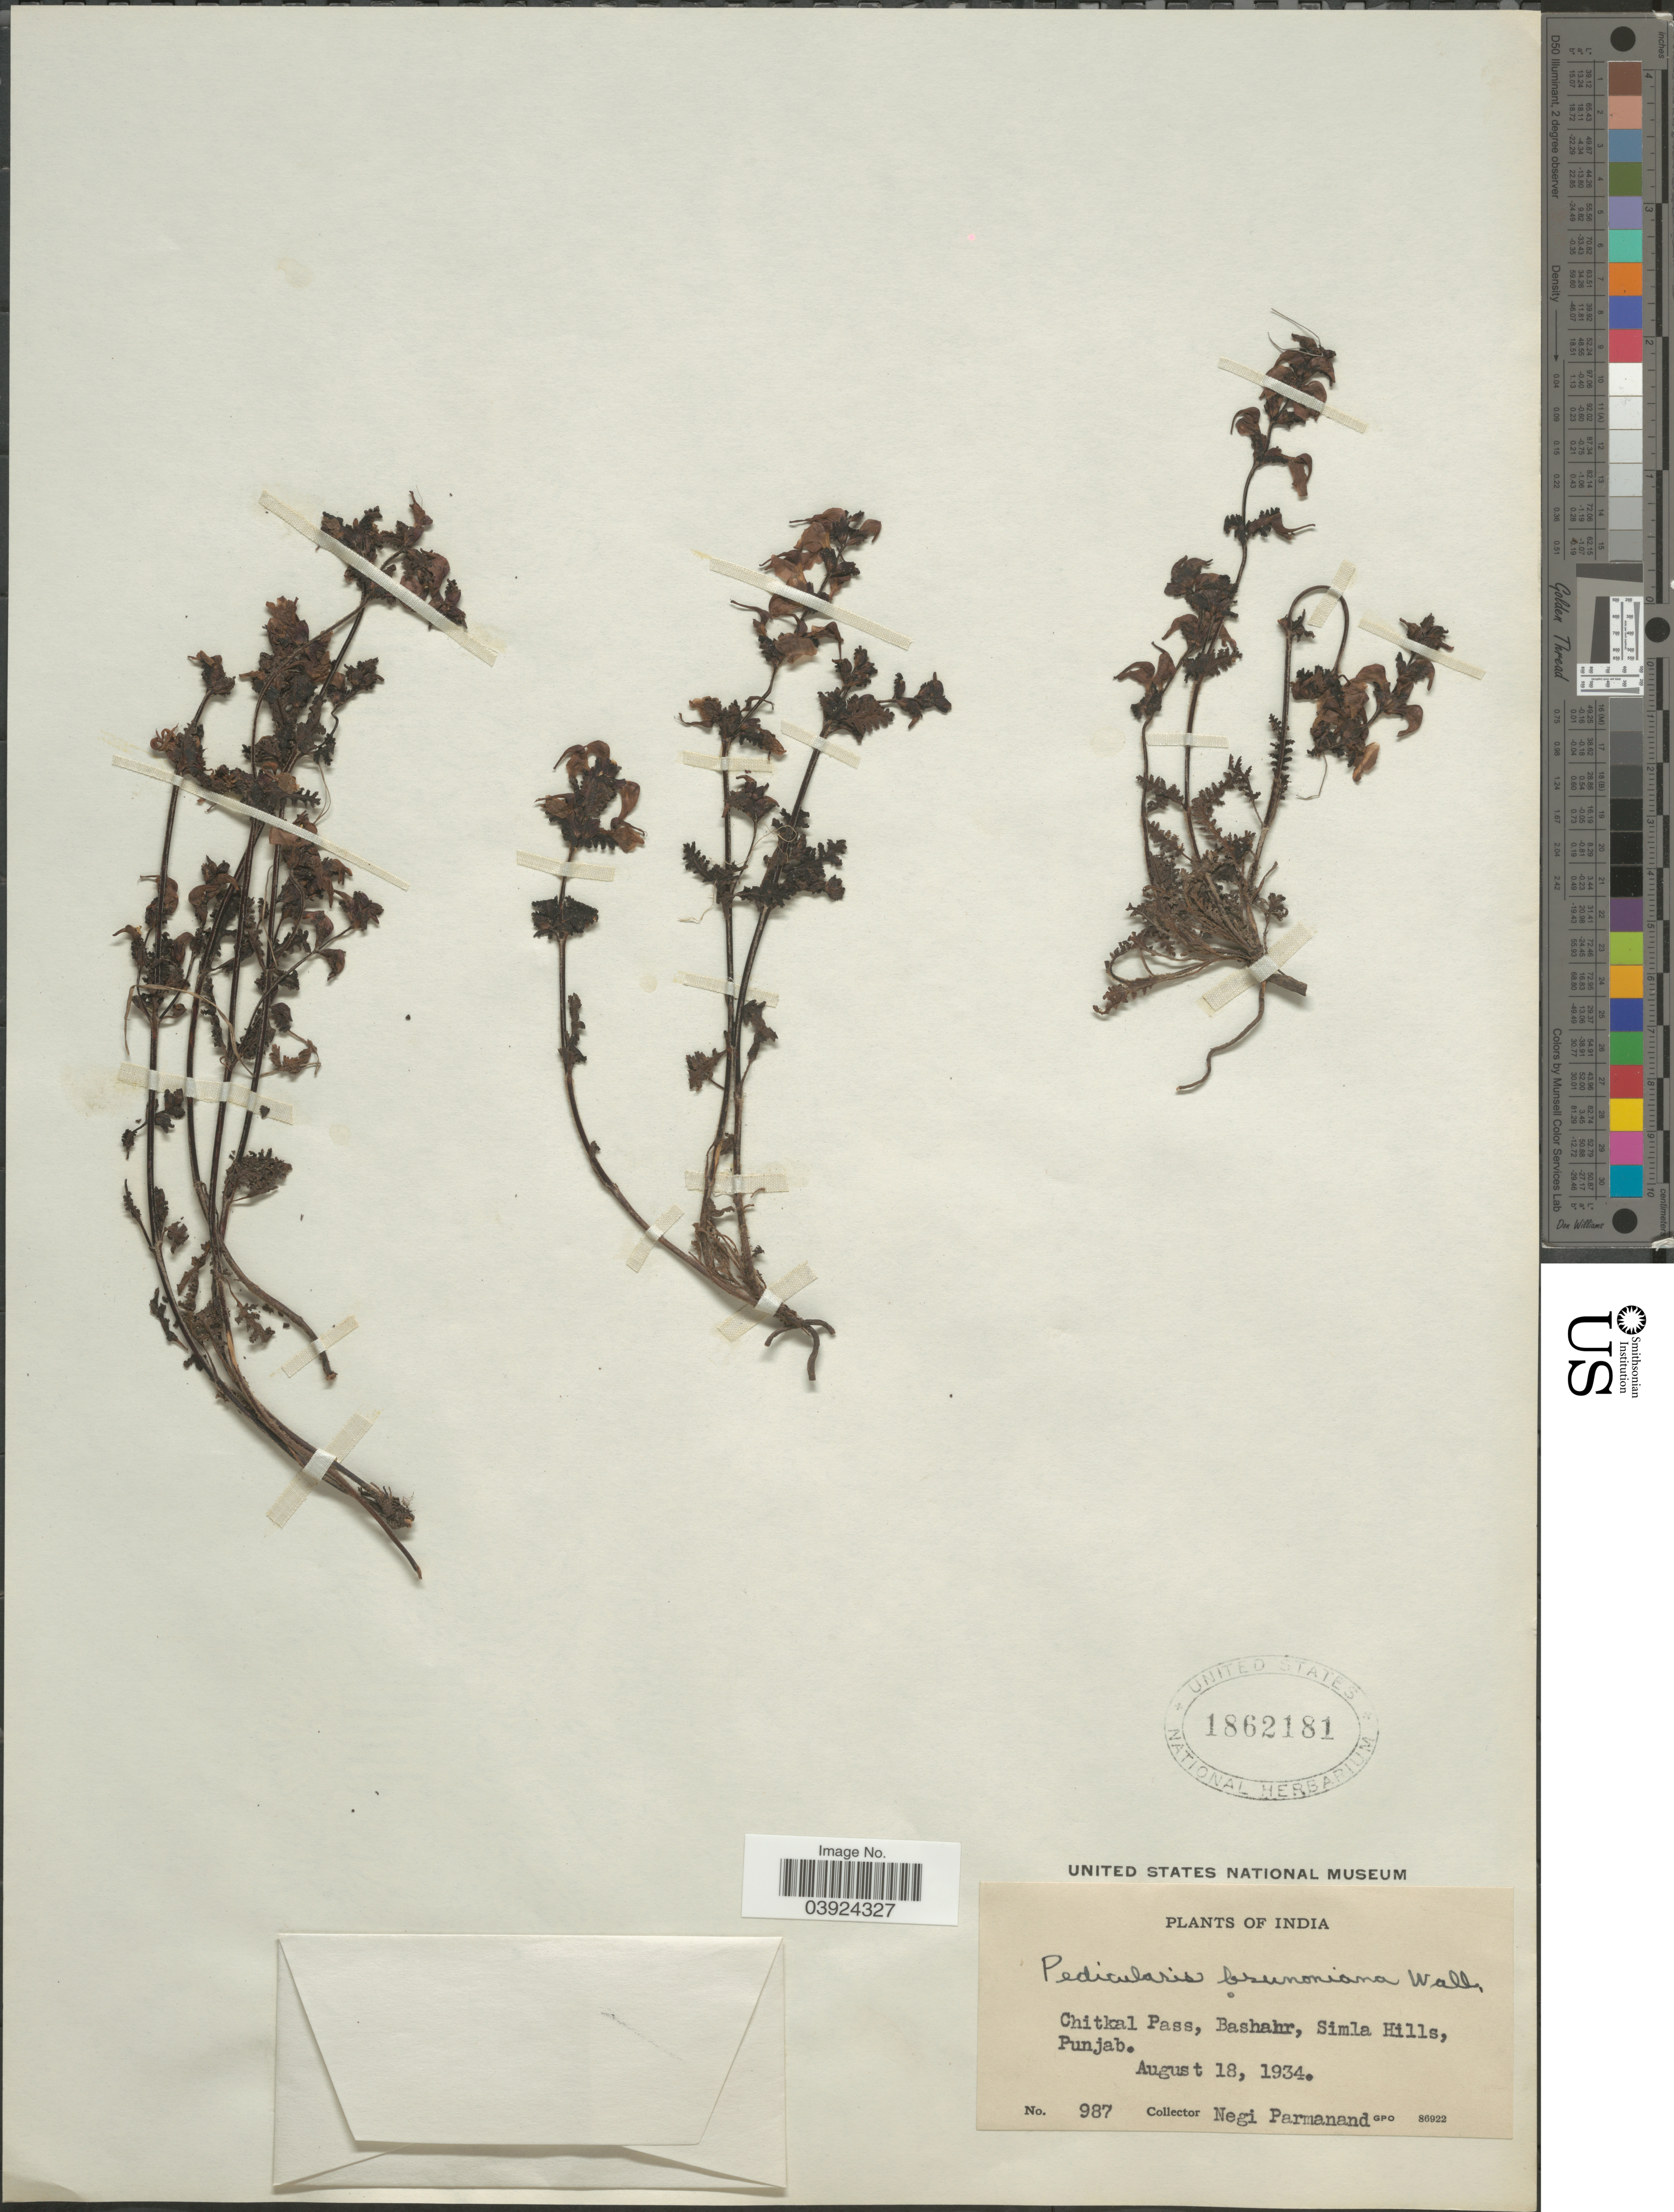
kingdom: Plantae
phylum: Tracheophyta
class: Magnoliopsida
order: Lamiales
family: Orobanchaceae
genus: Pedicularis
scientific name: Pedicularis brunoniana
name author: Wall. ex Pennell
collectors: N. Parmanand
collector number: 987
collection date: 1934-08-18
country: India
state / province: Himachal Pradesh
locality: Chitkal Pass, Bashahr, Simla Hills.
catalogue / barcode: US 1862181